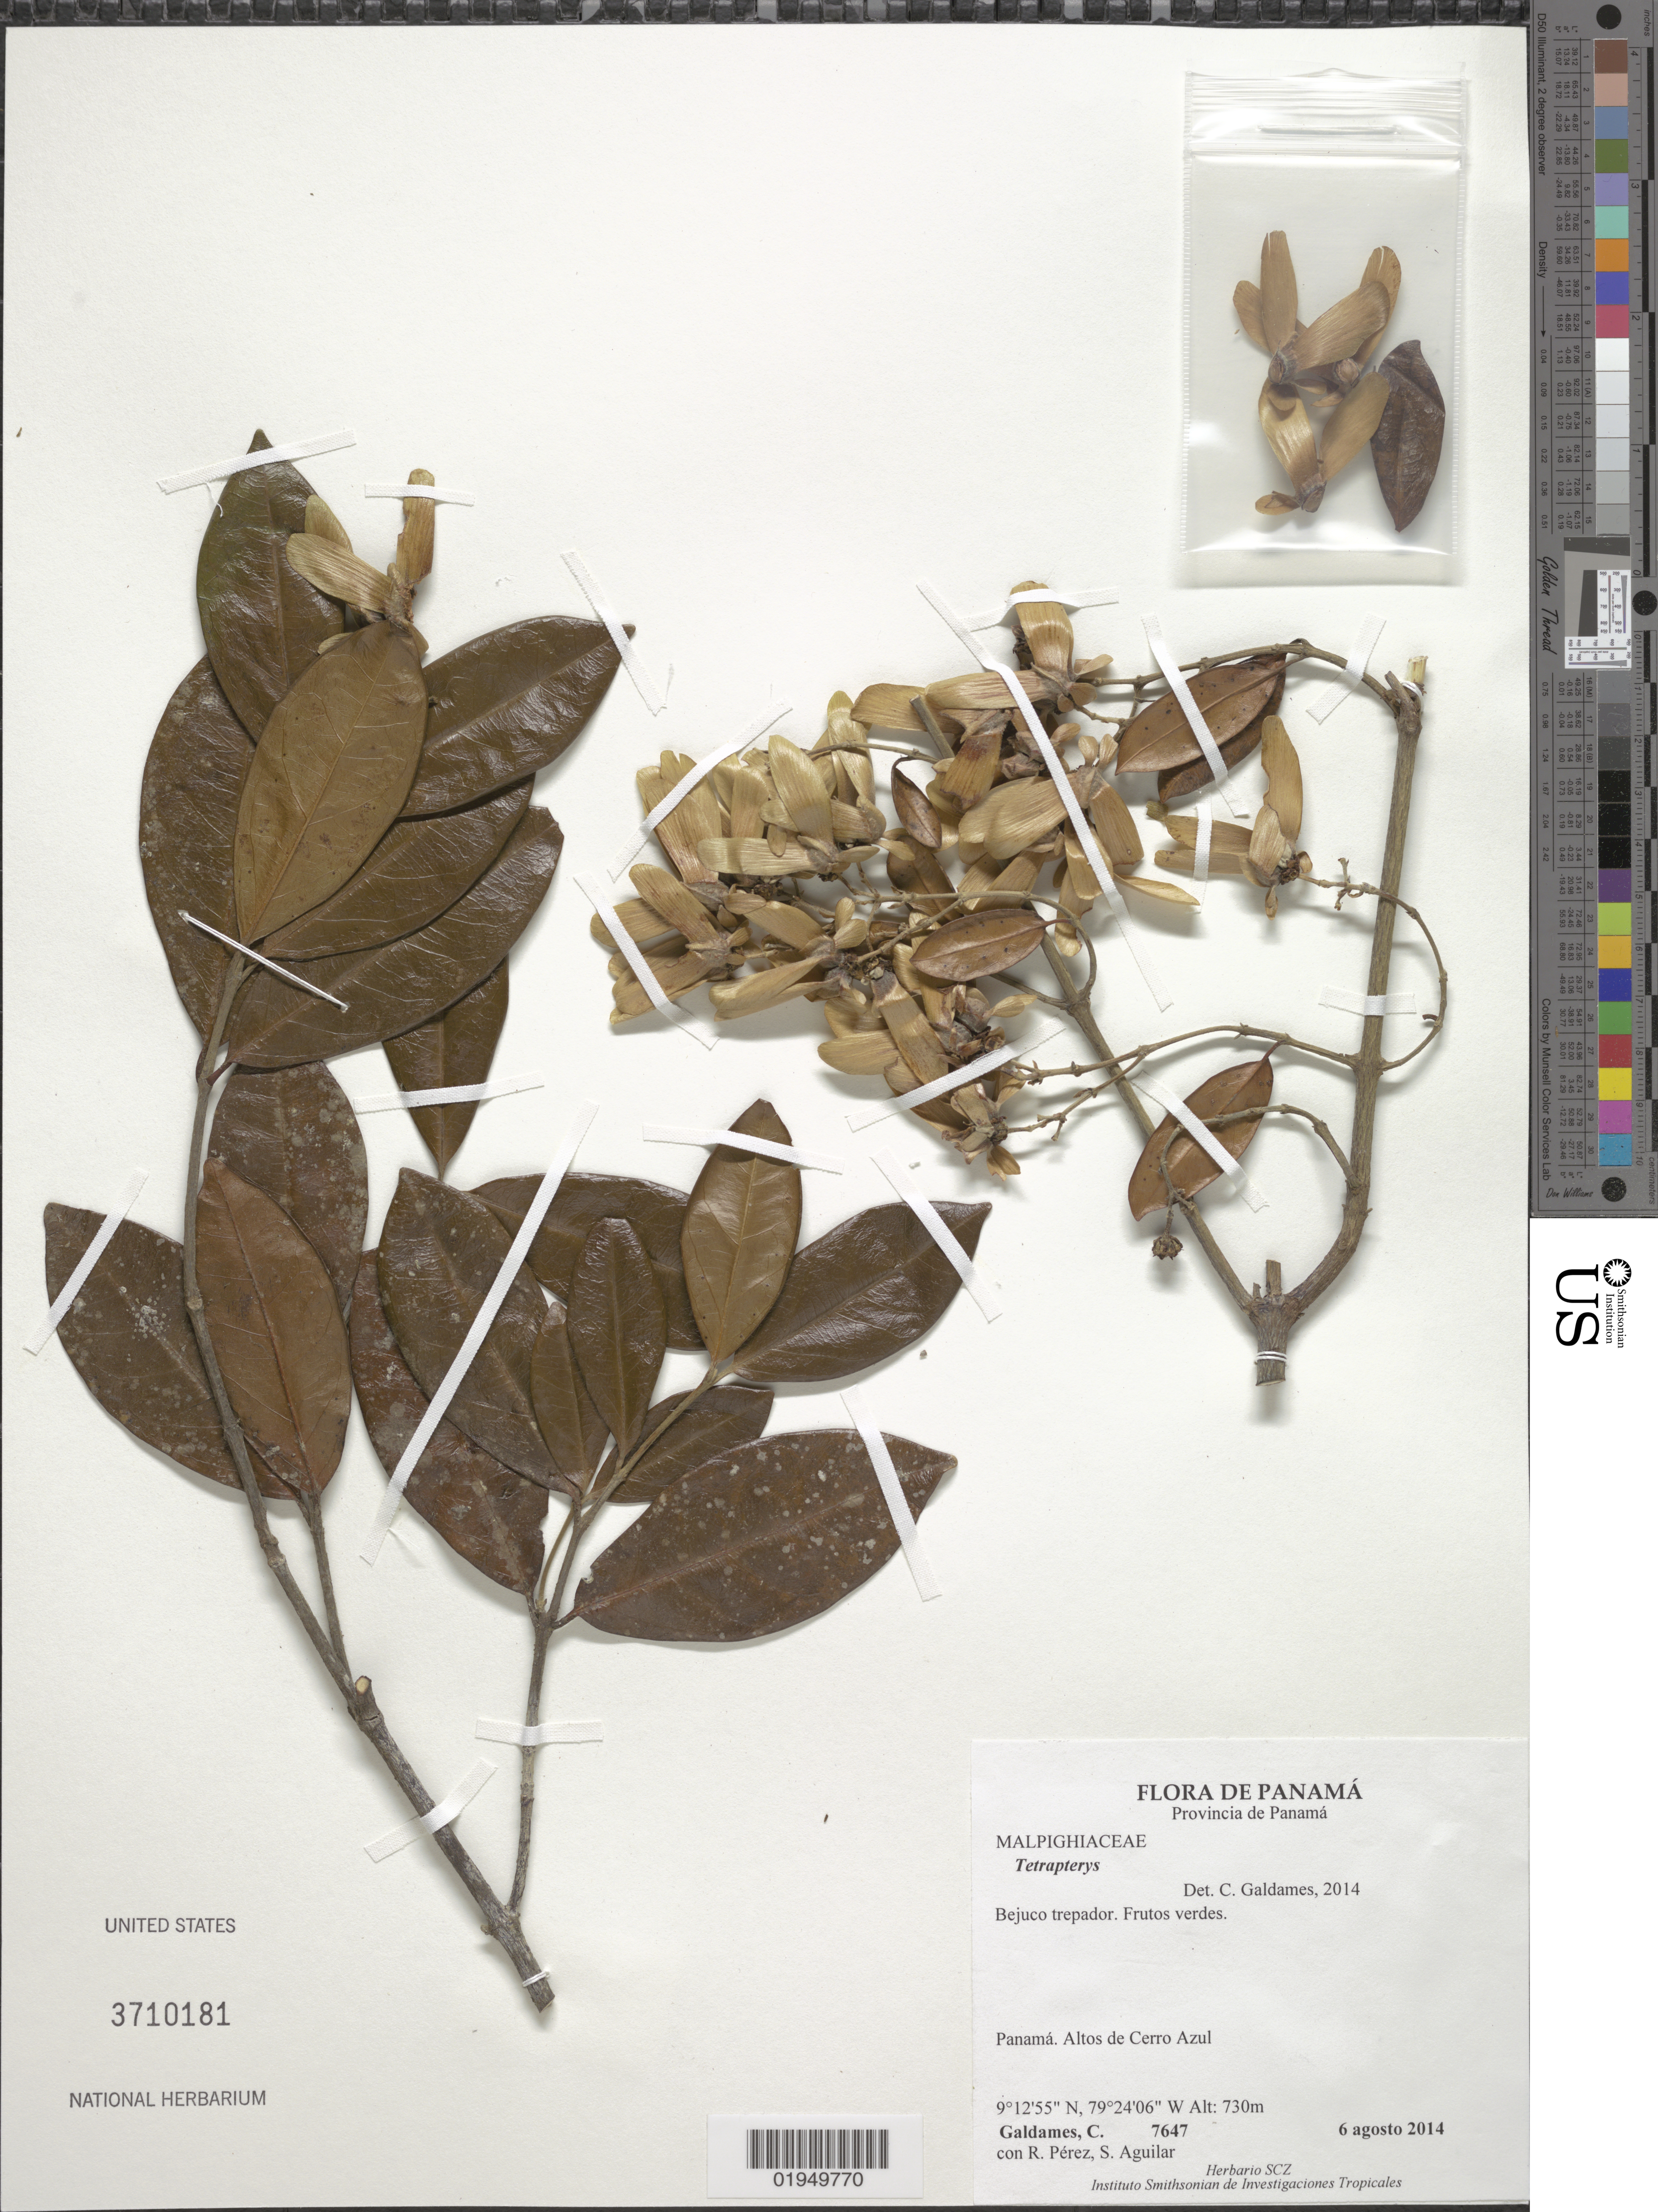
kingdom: Plantae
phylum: Tracheophyta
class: Magnoliopsida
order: Malpighiales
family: Malpighiaceae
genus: Tetrapterys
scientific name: Tetrapterys sp.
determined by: Galdames, C.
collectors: C. Galdames, R. Perez & S. Aguilar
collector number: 7647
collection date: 2014-08-06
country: Panama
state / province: Panamá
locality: Altos de Cerro Azul.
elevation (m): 730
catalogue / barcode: US 3710181